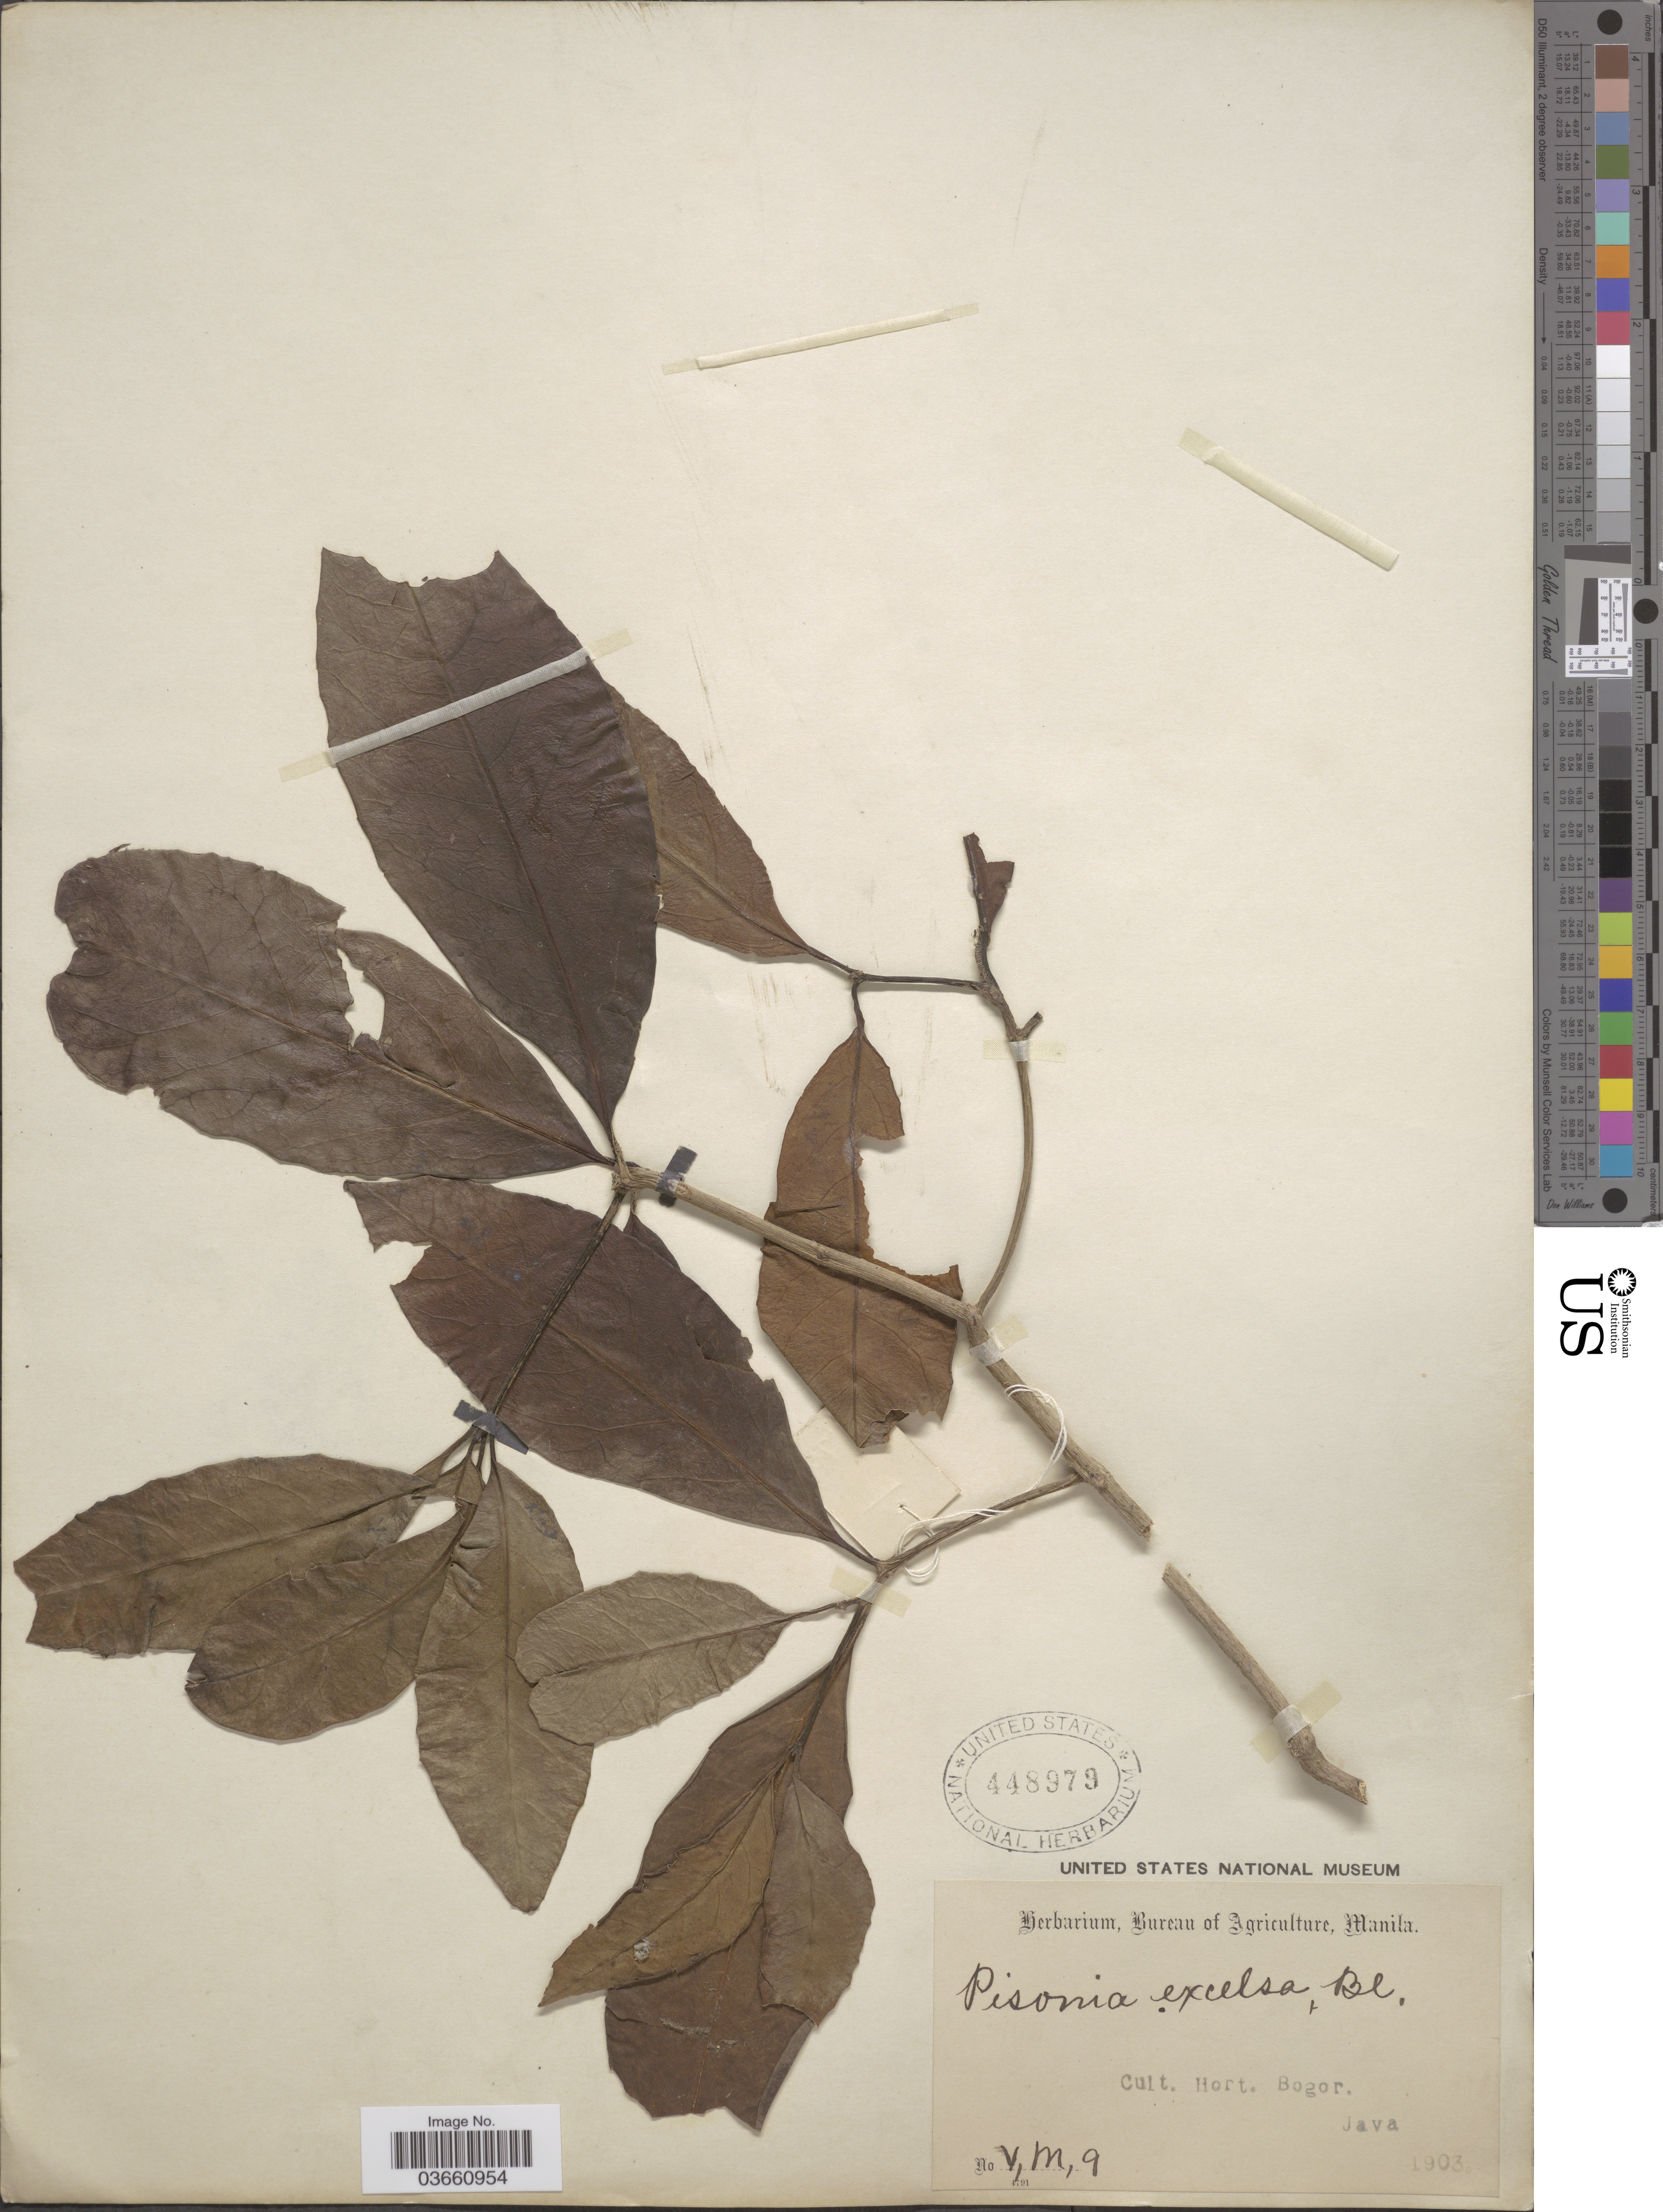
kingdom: Plantae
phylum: Tracheophyta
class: Magnoliopsida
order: Caryophyllales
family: Nyctaginaceae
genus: Ceodes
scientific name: Ceodes umbellifera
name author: J.R. Forst. & G. Forst.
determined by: Wagner, W. L., (BOT), Smithsonian Institution - National Museum of Natural History (UNITED STATES)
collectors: ex Herb. Bur. Agric. Manila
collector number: V,M,9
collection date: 1903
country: Indonesia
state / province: Java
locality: Cult. Hort. Bogor.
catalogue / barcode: US 448979